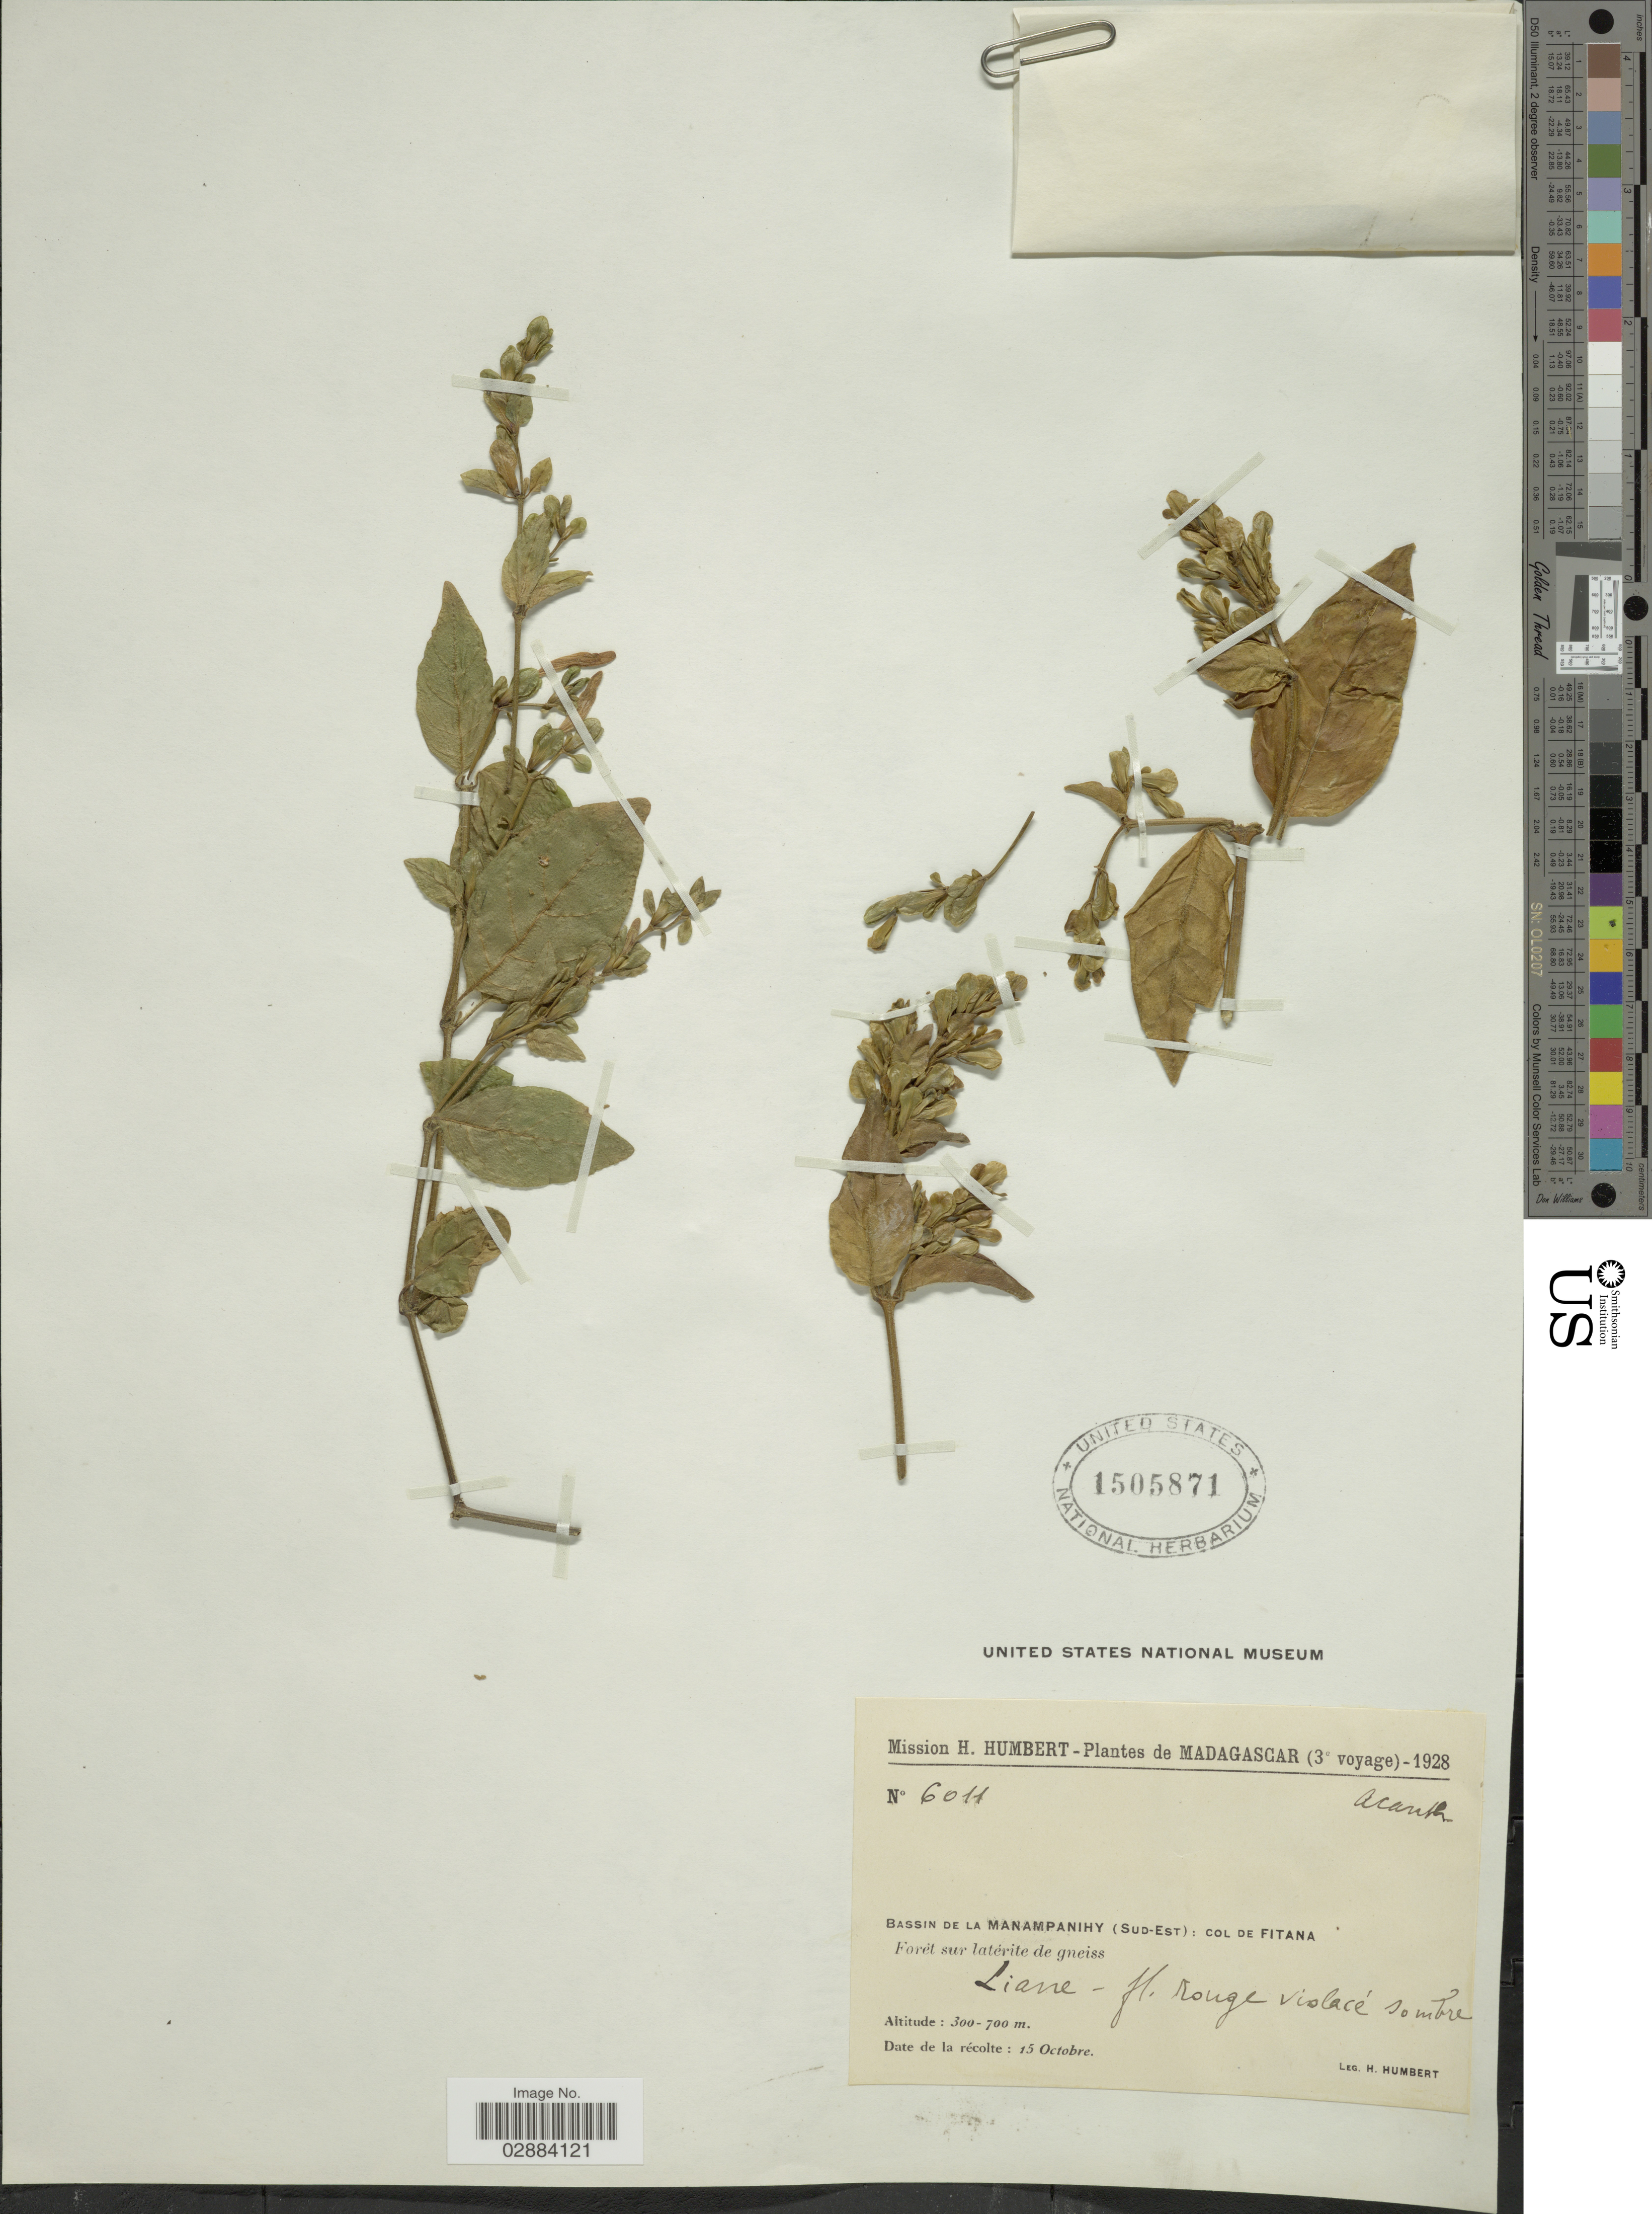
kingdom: Plantae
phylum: Tracheophyta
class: Magnoliopsida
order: Lamiales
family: Acanthaceae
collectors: H. Humbert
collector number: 6011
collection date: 1928-10-15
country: Madagascar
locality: Bassin de La Manampanihy (Sud-Est): Col de Fitana. Forét sur latérite de gneiss.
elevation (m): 300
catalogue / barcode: US 1505871